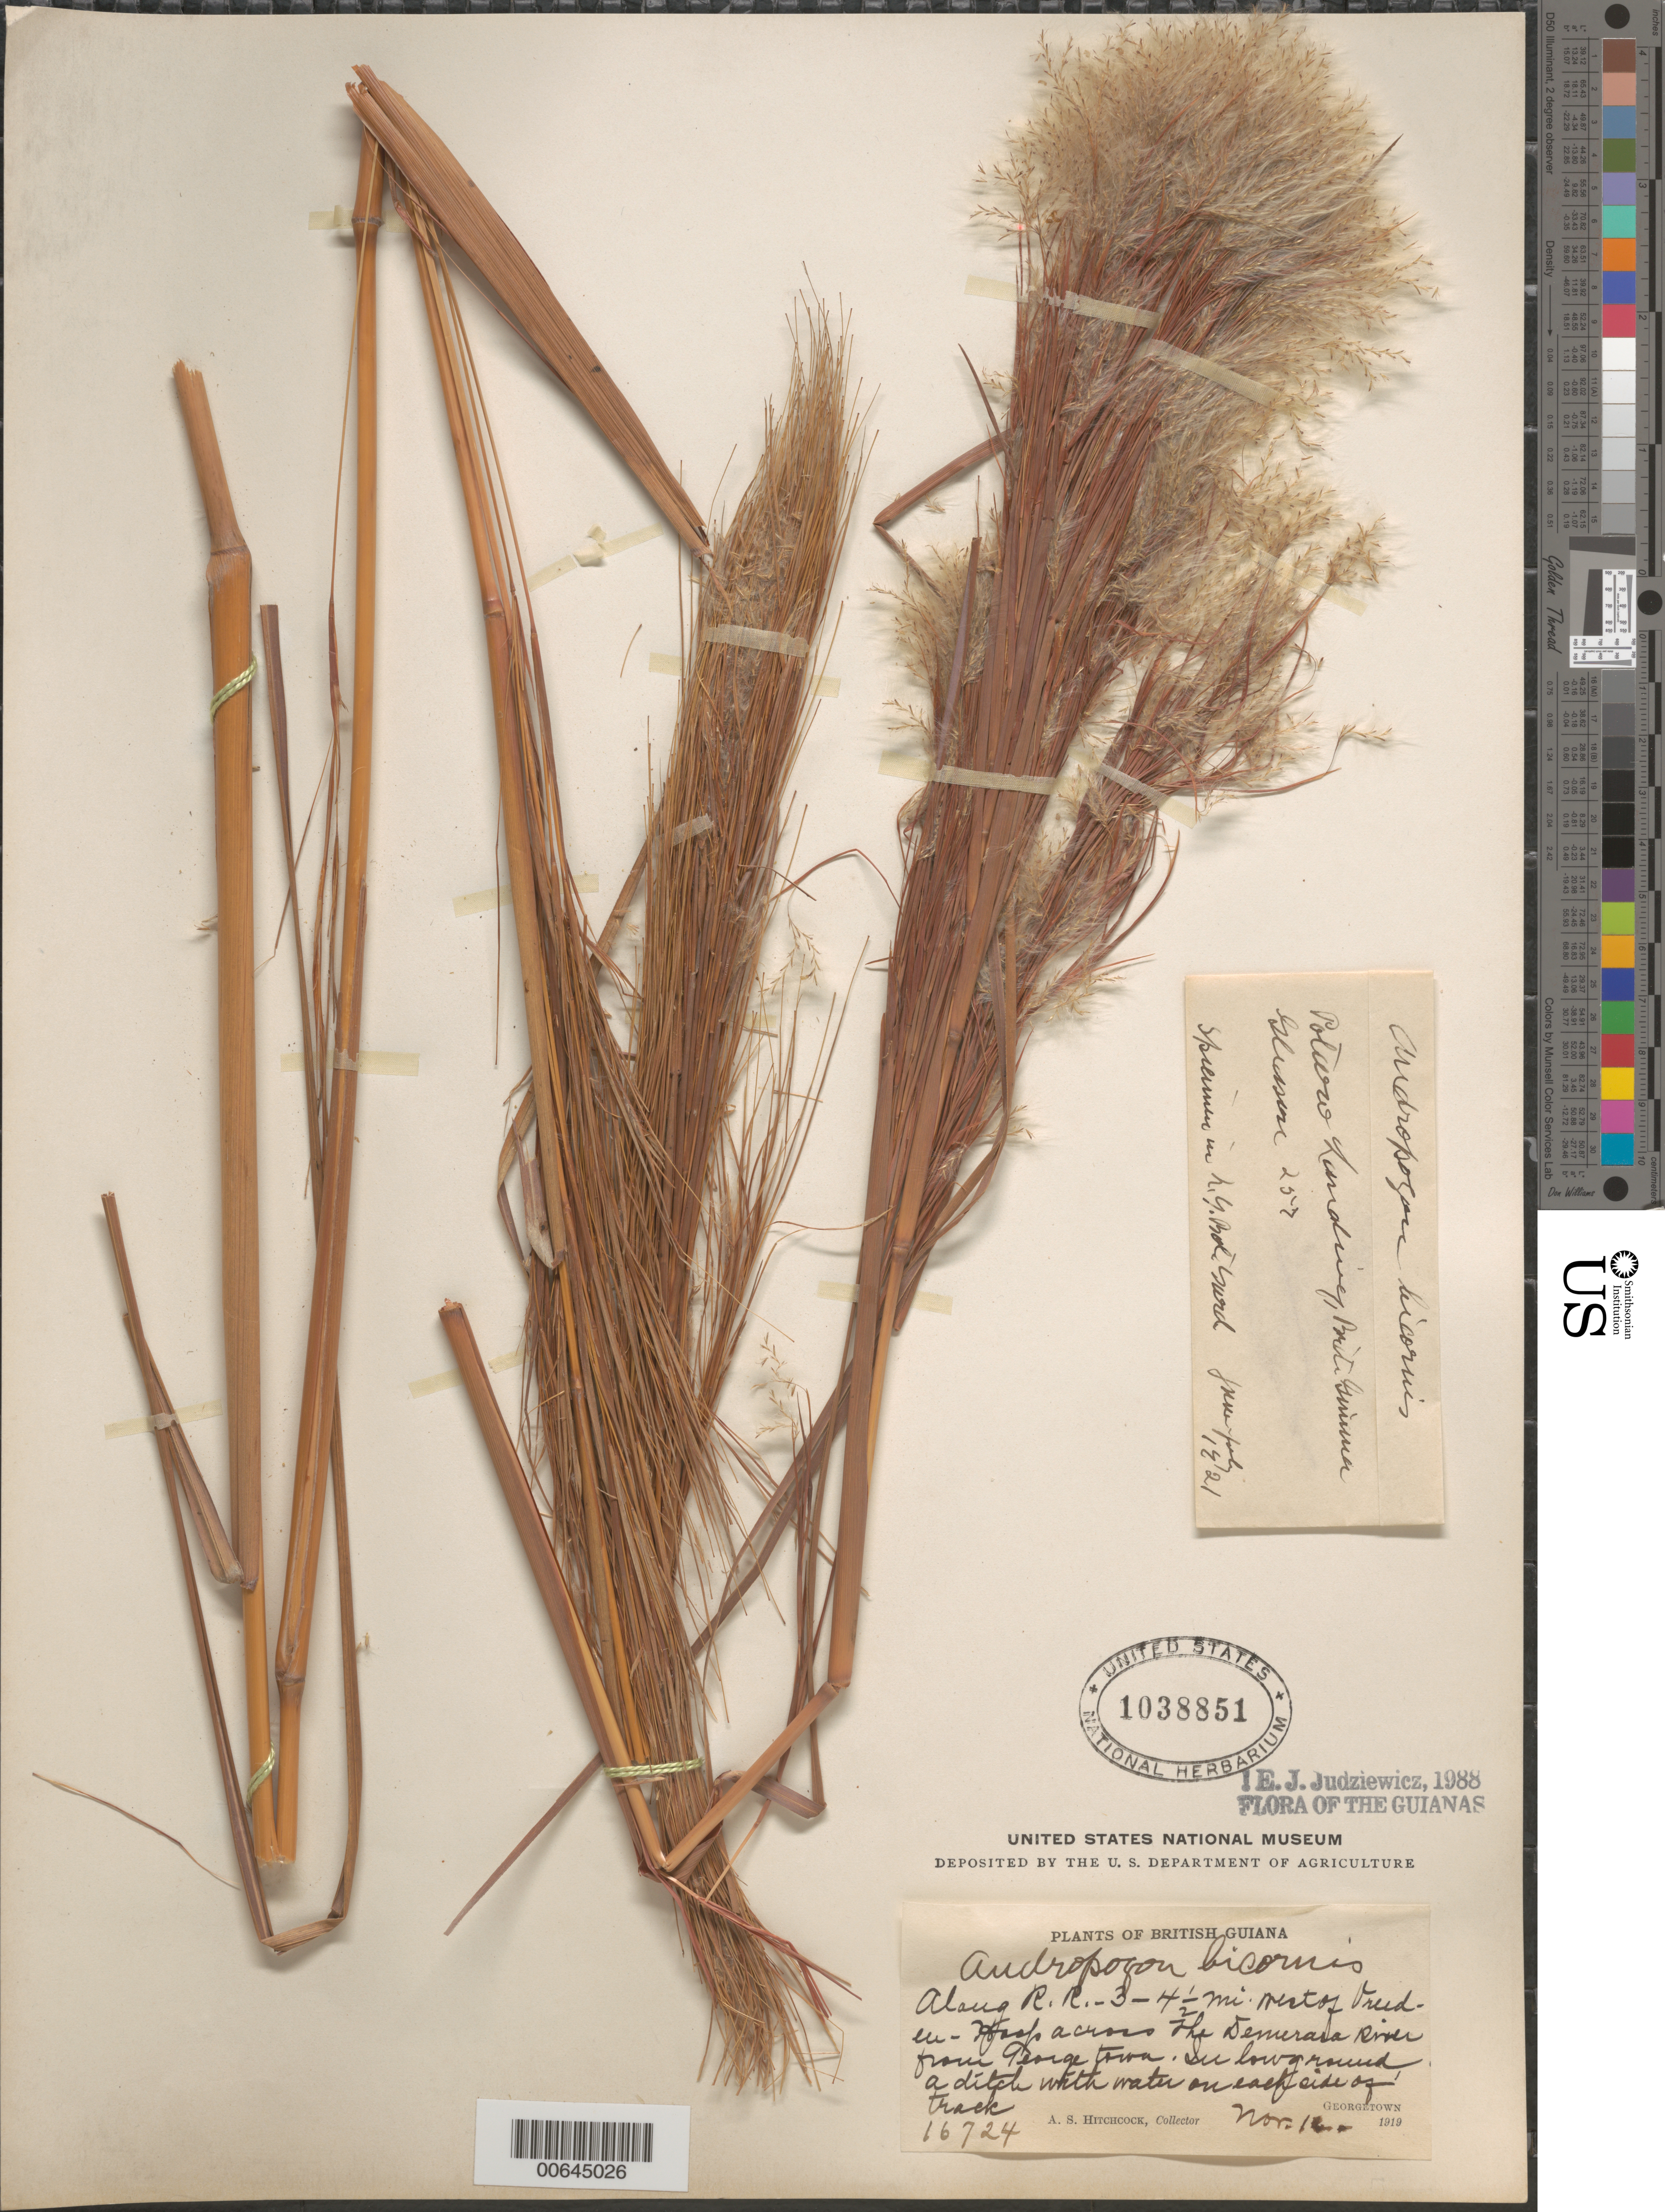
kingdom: Plantae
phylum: Tracheophyta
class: Liliopsida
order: Poales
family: Poaceae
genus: Andropogon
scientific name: Andropogon bicornis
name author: L.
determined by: Judziewicz, E. J.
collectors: A. S. Hitchcock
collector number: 16724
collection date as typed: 10-Nov-19 to 12-Nov-19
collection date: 1919-11-10/1919-11-12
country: Guyana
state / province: Essequibo Isl-W. Demerara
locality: Vreed-en-Hoop, W bank of Demerara R., opposite Georgetown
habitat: Low ground, a ditch with water on each side of the track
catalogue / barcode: US 1038851